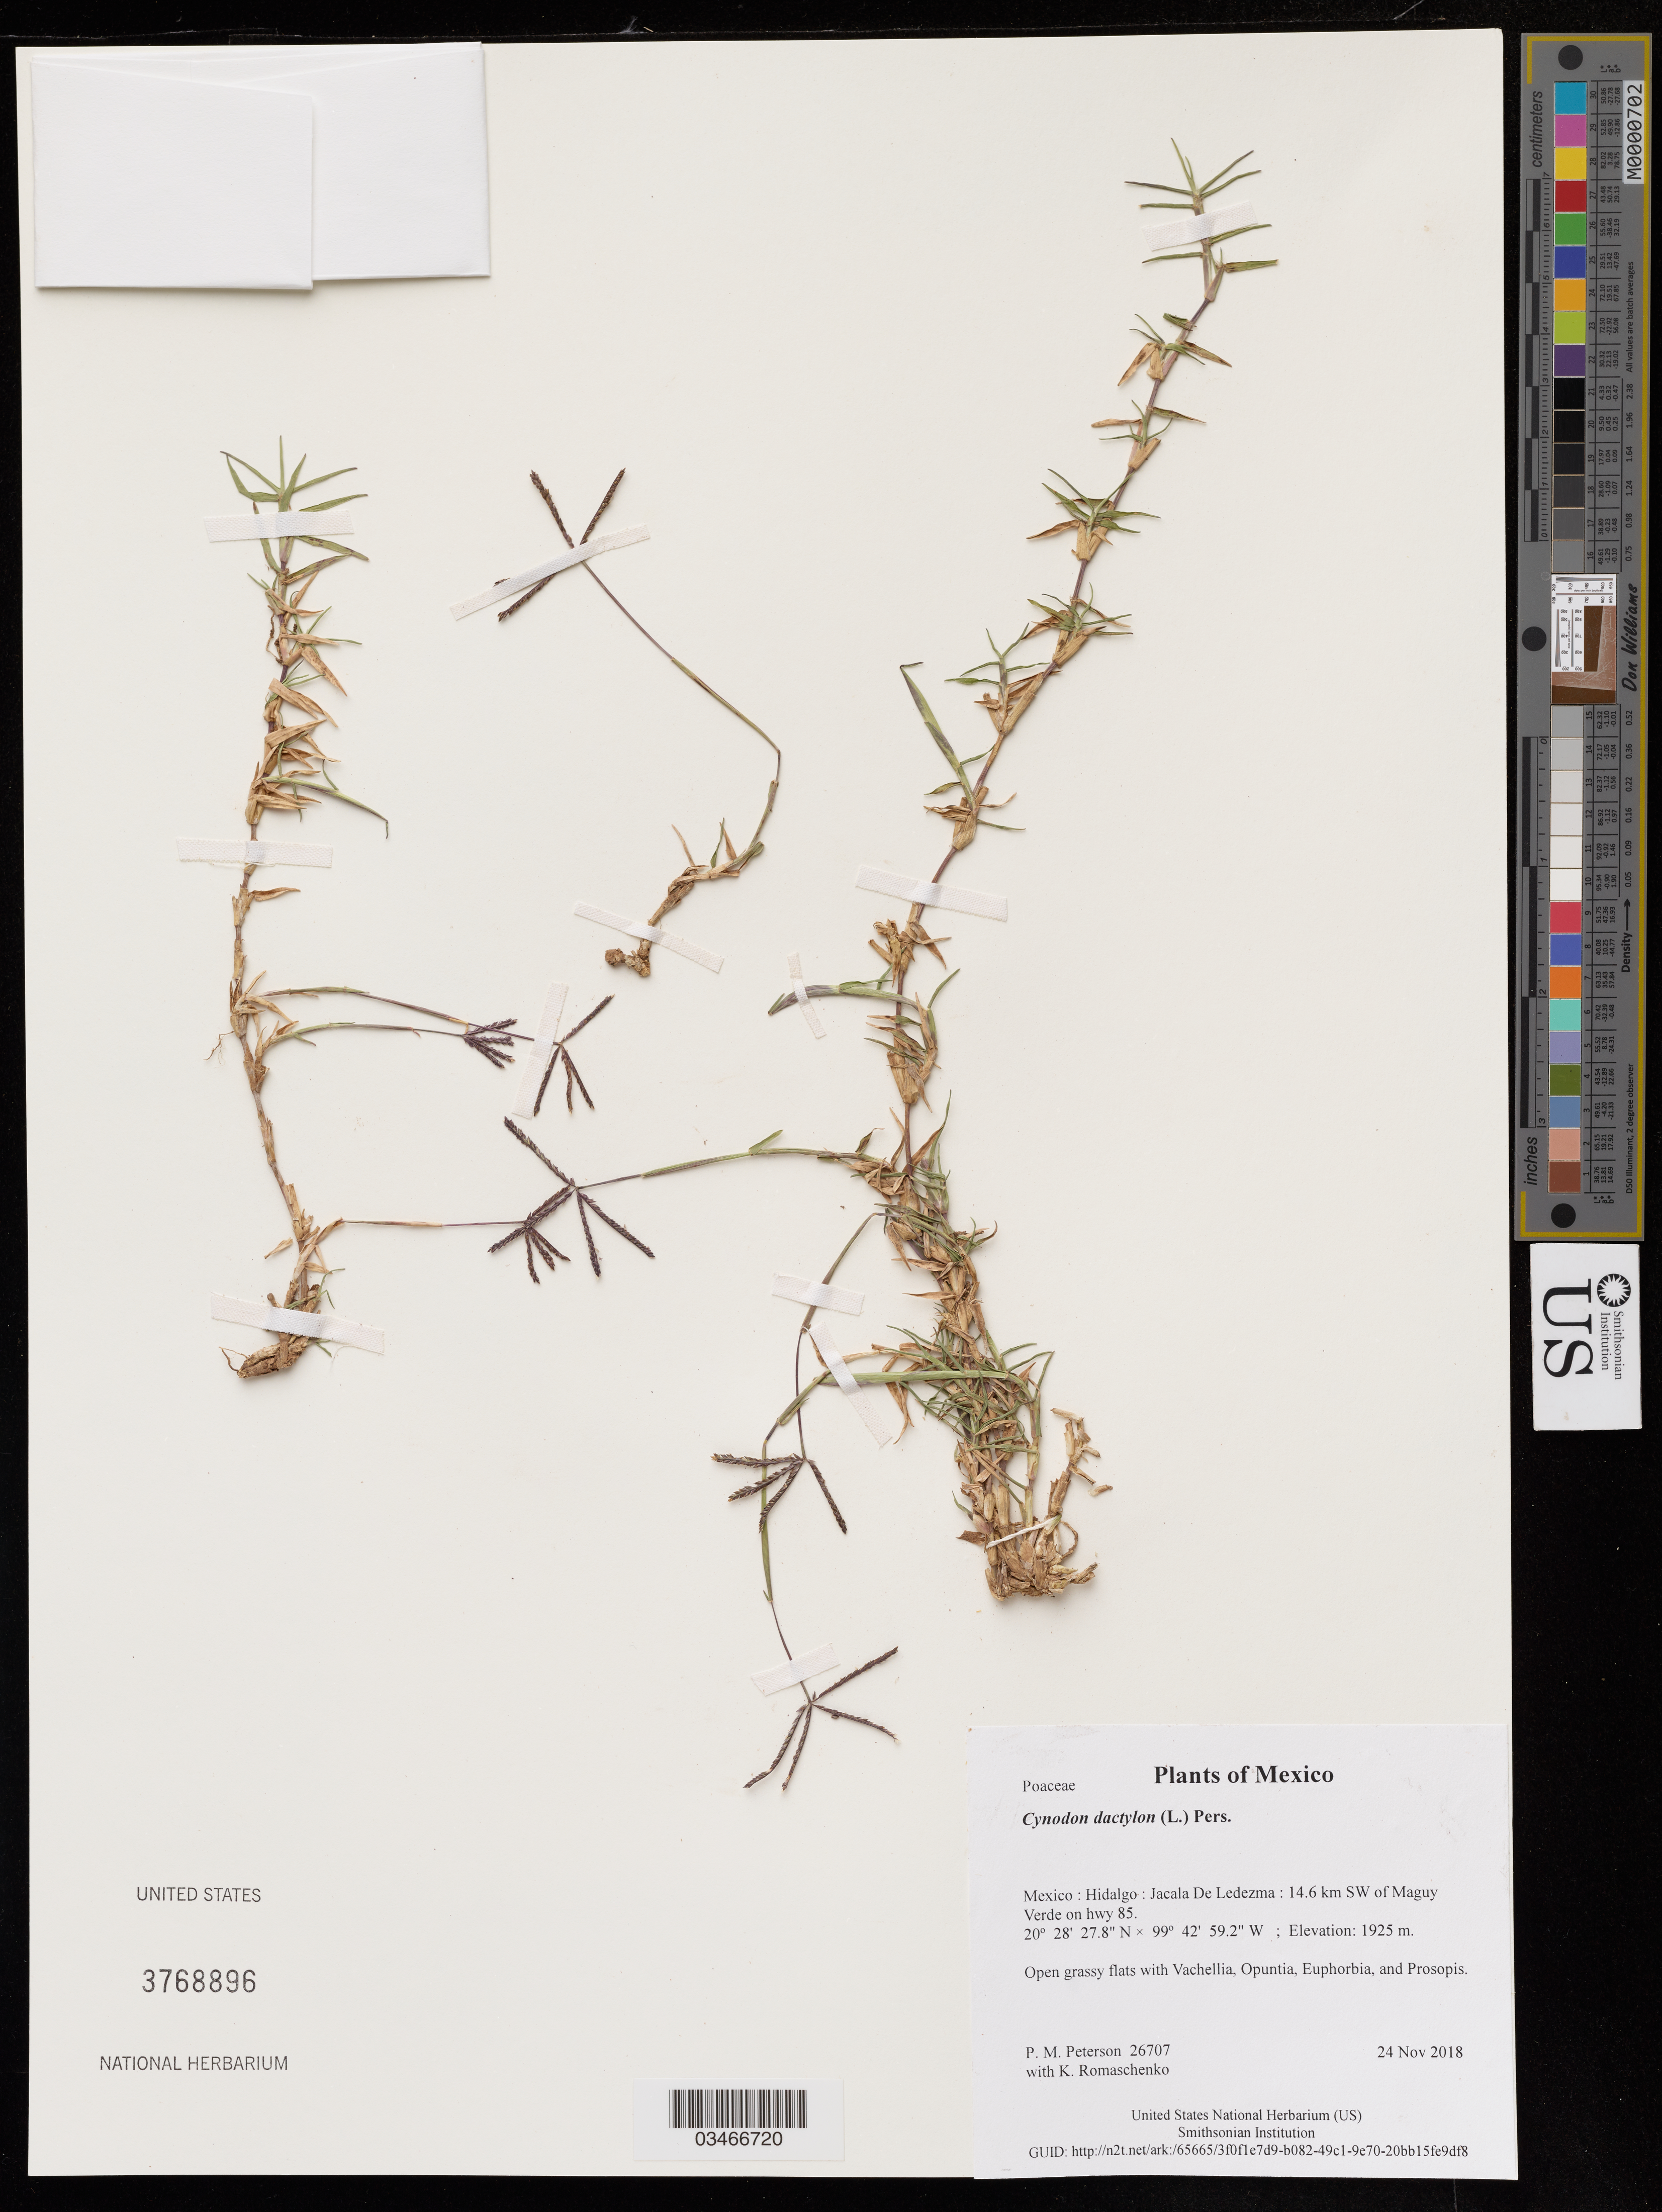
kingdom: Plantae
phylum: Tracheophyta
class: Liliopsida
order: Poales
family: Poaceae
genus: Cynodon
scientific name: Cynodon dactylon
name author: (L.) Pers.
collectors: P. M. Peterson & K. Romaschenko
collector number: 26707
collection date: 2018-11-24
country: Mexico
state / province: Hidalgo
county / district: Jacala De Ledezma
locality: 14.6 km SW of Maguy Verde on hwy 85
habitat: Open grassy flats with Vachellia, Opuntia, Euphorbia, and Prosopis.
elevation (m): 1925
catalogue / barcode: US 3768896